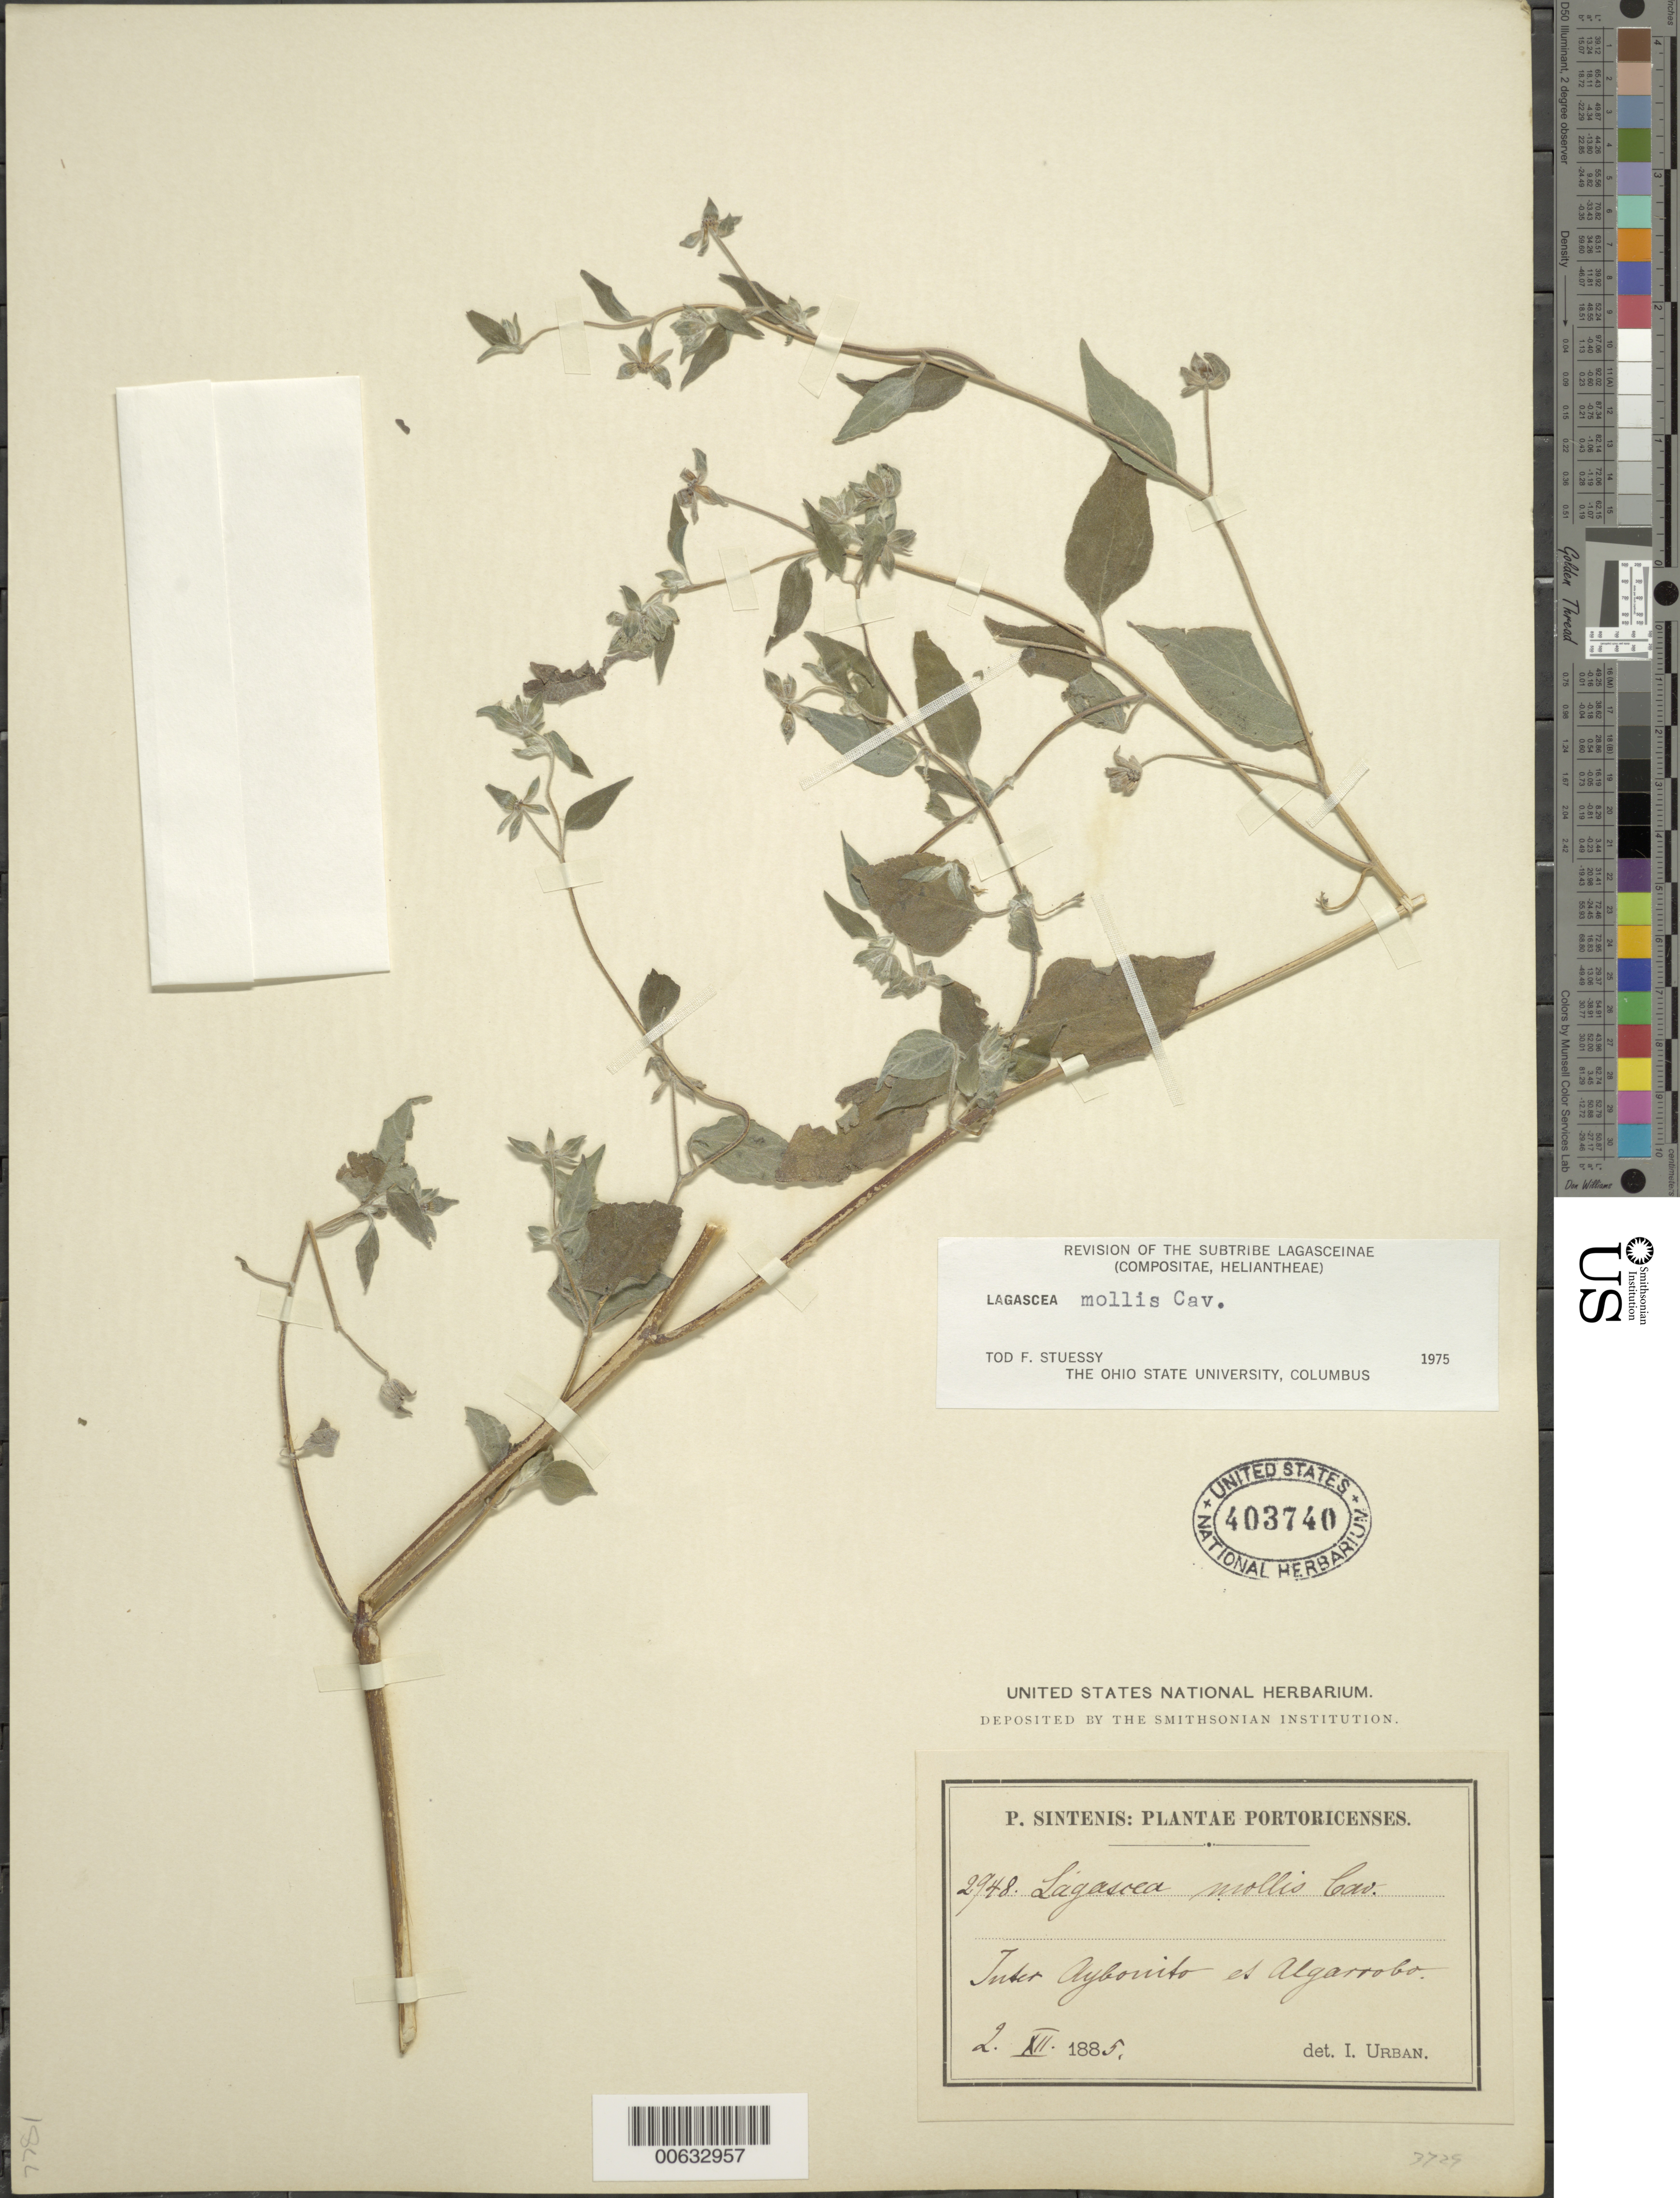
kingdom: Plantae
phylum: Tracheophyta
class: Magnoliopsida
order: Asterales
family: Asteraceae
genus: Lagascea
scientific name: Lagascea mollis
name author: Cav.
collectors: P. Sintenis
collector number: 2948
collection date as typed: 02 Dec 1885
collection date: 1885-12-02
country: Puerto Rico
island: Greater Antilles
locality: Inter Aybonito et Algarrobo.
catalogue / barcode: US 403740